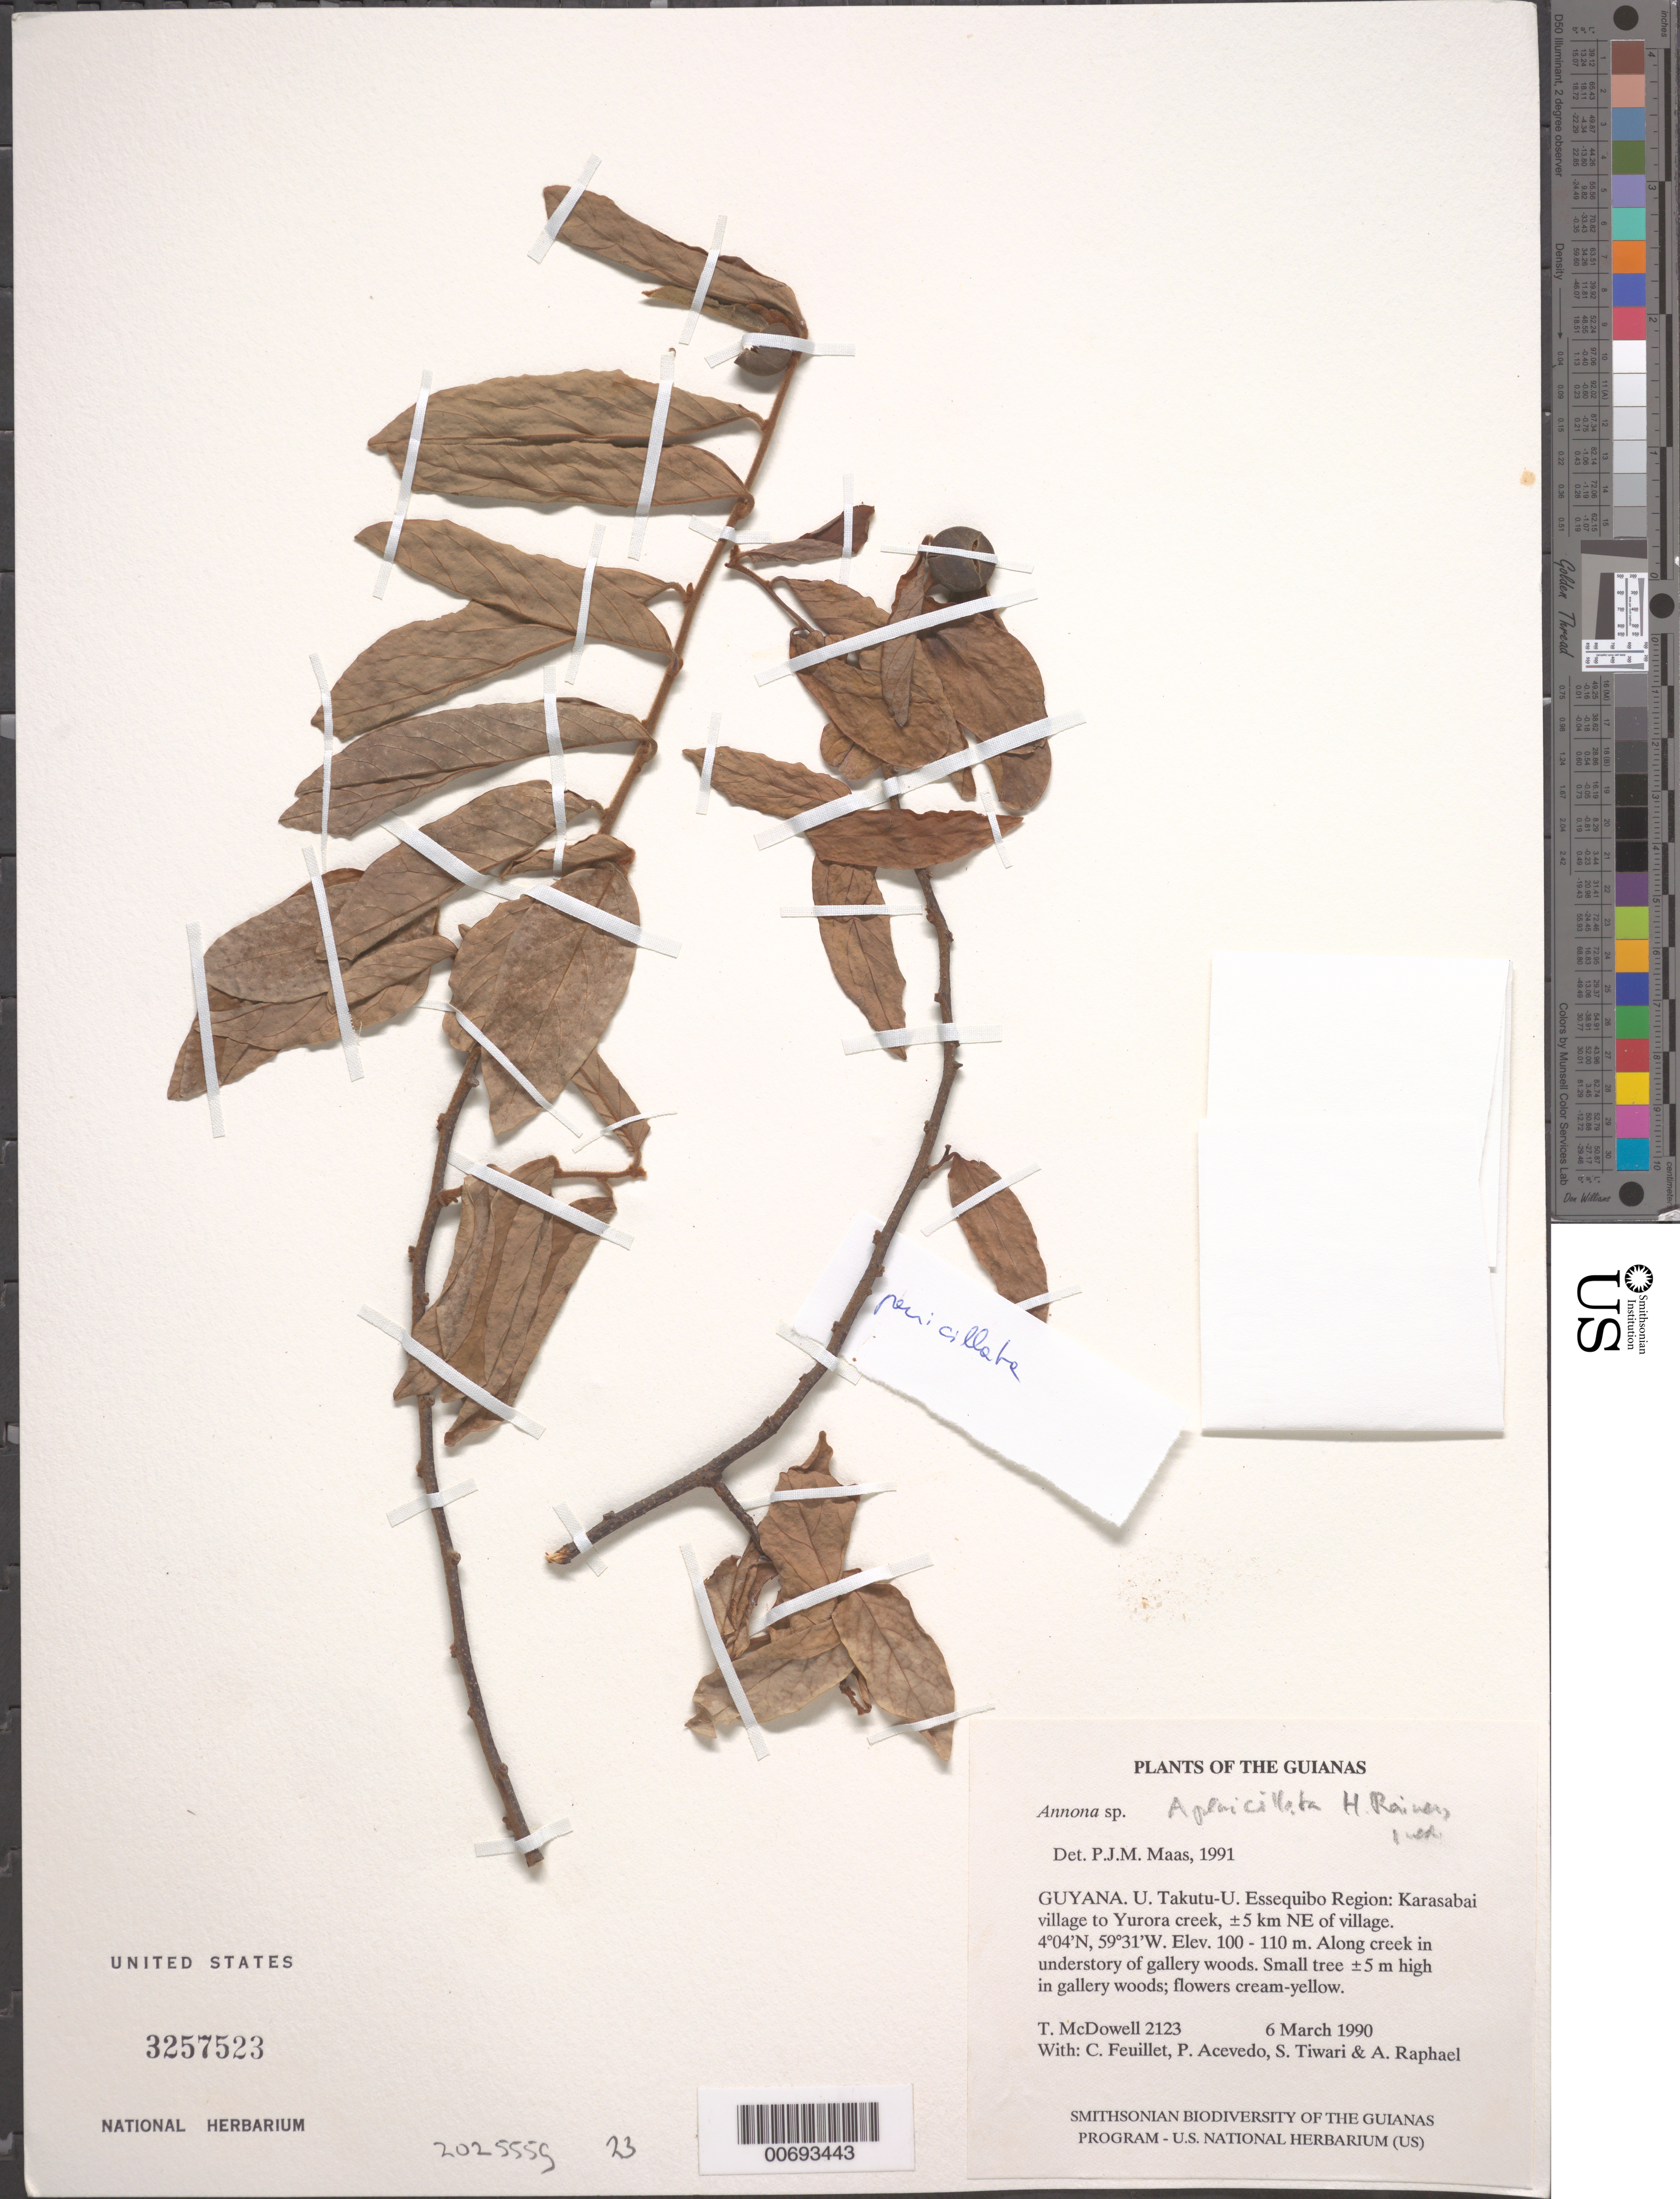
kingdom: Plantae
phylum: Tracheophyta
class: Magnoliopsida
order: Magnoliales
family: Annonaceae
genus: Annona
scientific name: Annona sp.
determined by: Maas, Paul J. M.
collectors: T. McDowell, C. Feuillet, P. Acevedo-Rodr., S. Tiwari & A. Raphael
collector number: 2123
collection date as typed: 6 March 1990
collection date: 1990-03-06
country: Guyana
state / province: U. Takutu-U. Essequibo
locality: Karasabai Village to Yurora creek, ±5 km NE of village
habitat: Along creek in understory of gallery woods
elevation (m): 100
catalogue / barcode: US 3257523